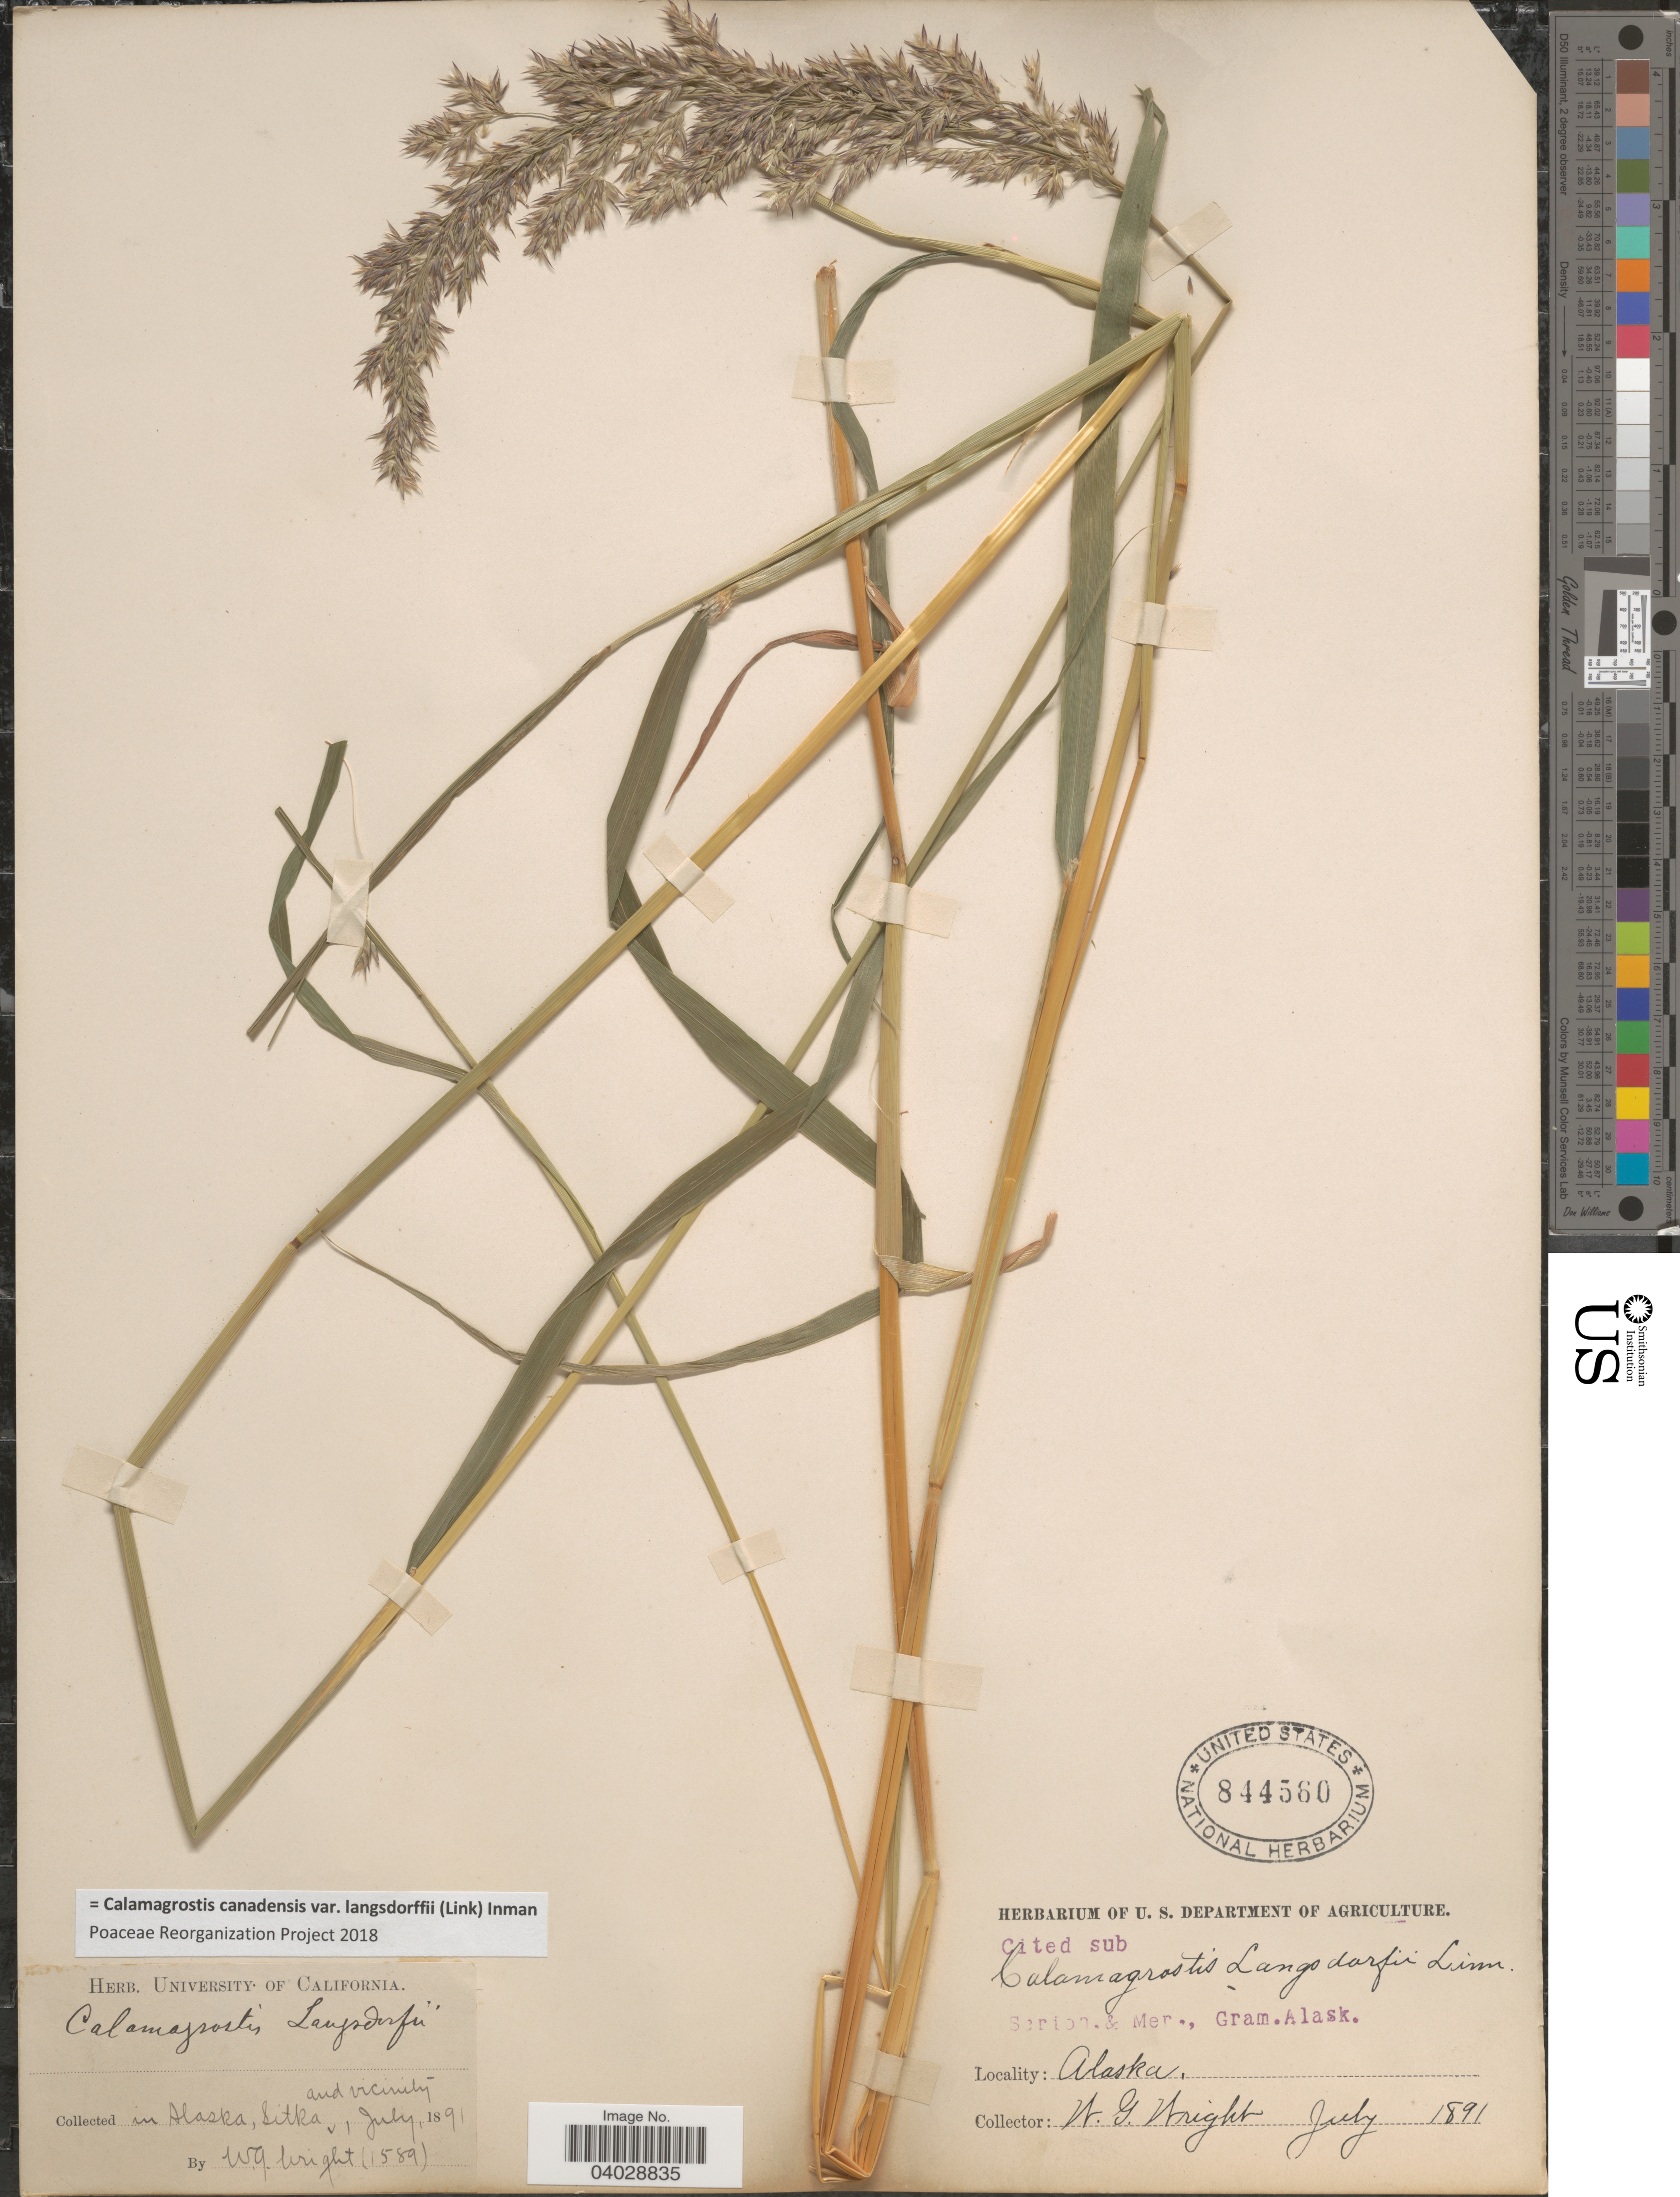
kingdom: Plantae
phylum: Tracheophyta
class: Liliopsida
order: Poales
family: Poaceae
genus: Calamagrostis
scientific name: Calamagrostis canadensis var. langsdorffii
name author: (Link) Inman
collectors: W. G. Wright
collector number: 1589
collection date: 1891-07-01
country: United States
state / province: Alaska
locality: Sitka and vicinity.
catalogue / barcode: US 844560